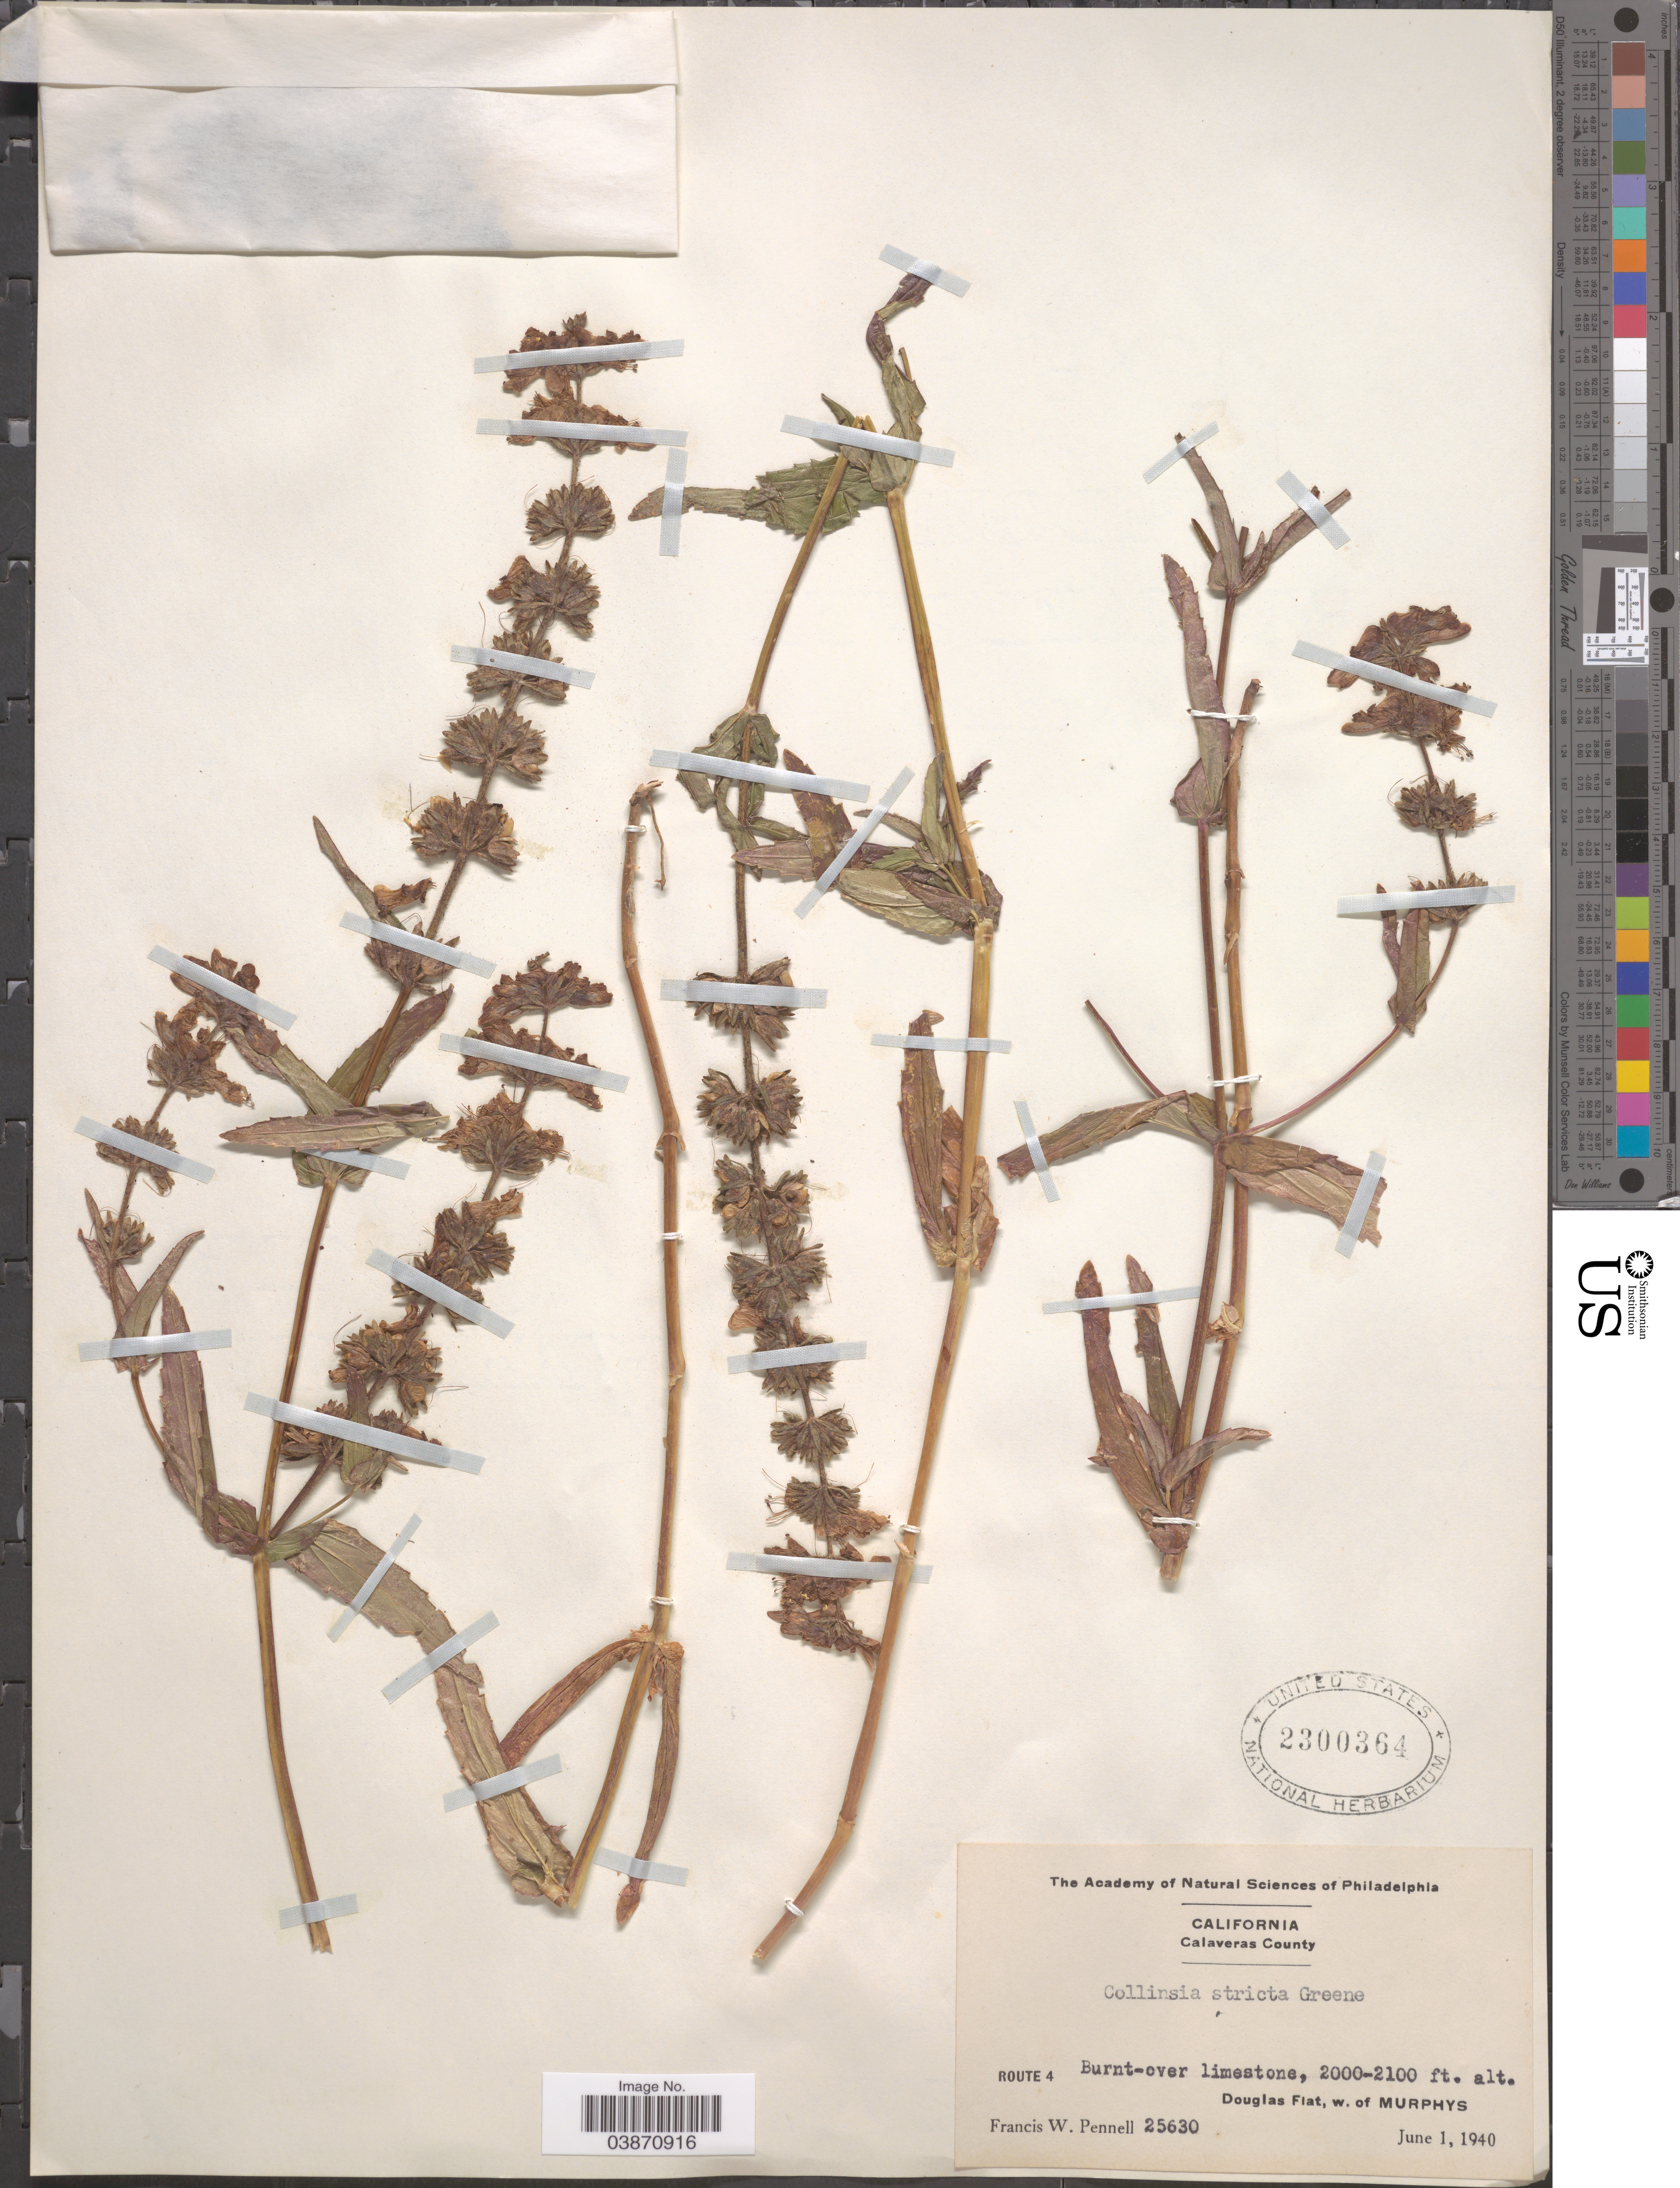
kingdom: Plantae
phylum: Tracheophyta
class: Magnoliopsida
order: Lamiales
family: Plantaginaceae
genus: Collinsia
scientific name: Collinsia bartsiifolia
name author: Benth.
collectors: F. W. Pennell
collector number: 25630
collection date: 1940-06-01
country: United States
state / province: California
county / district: Calaveras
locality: Calaveras County. Douglas Flat, w. of Murphys.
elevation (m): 610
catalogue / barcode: US 2300364